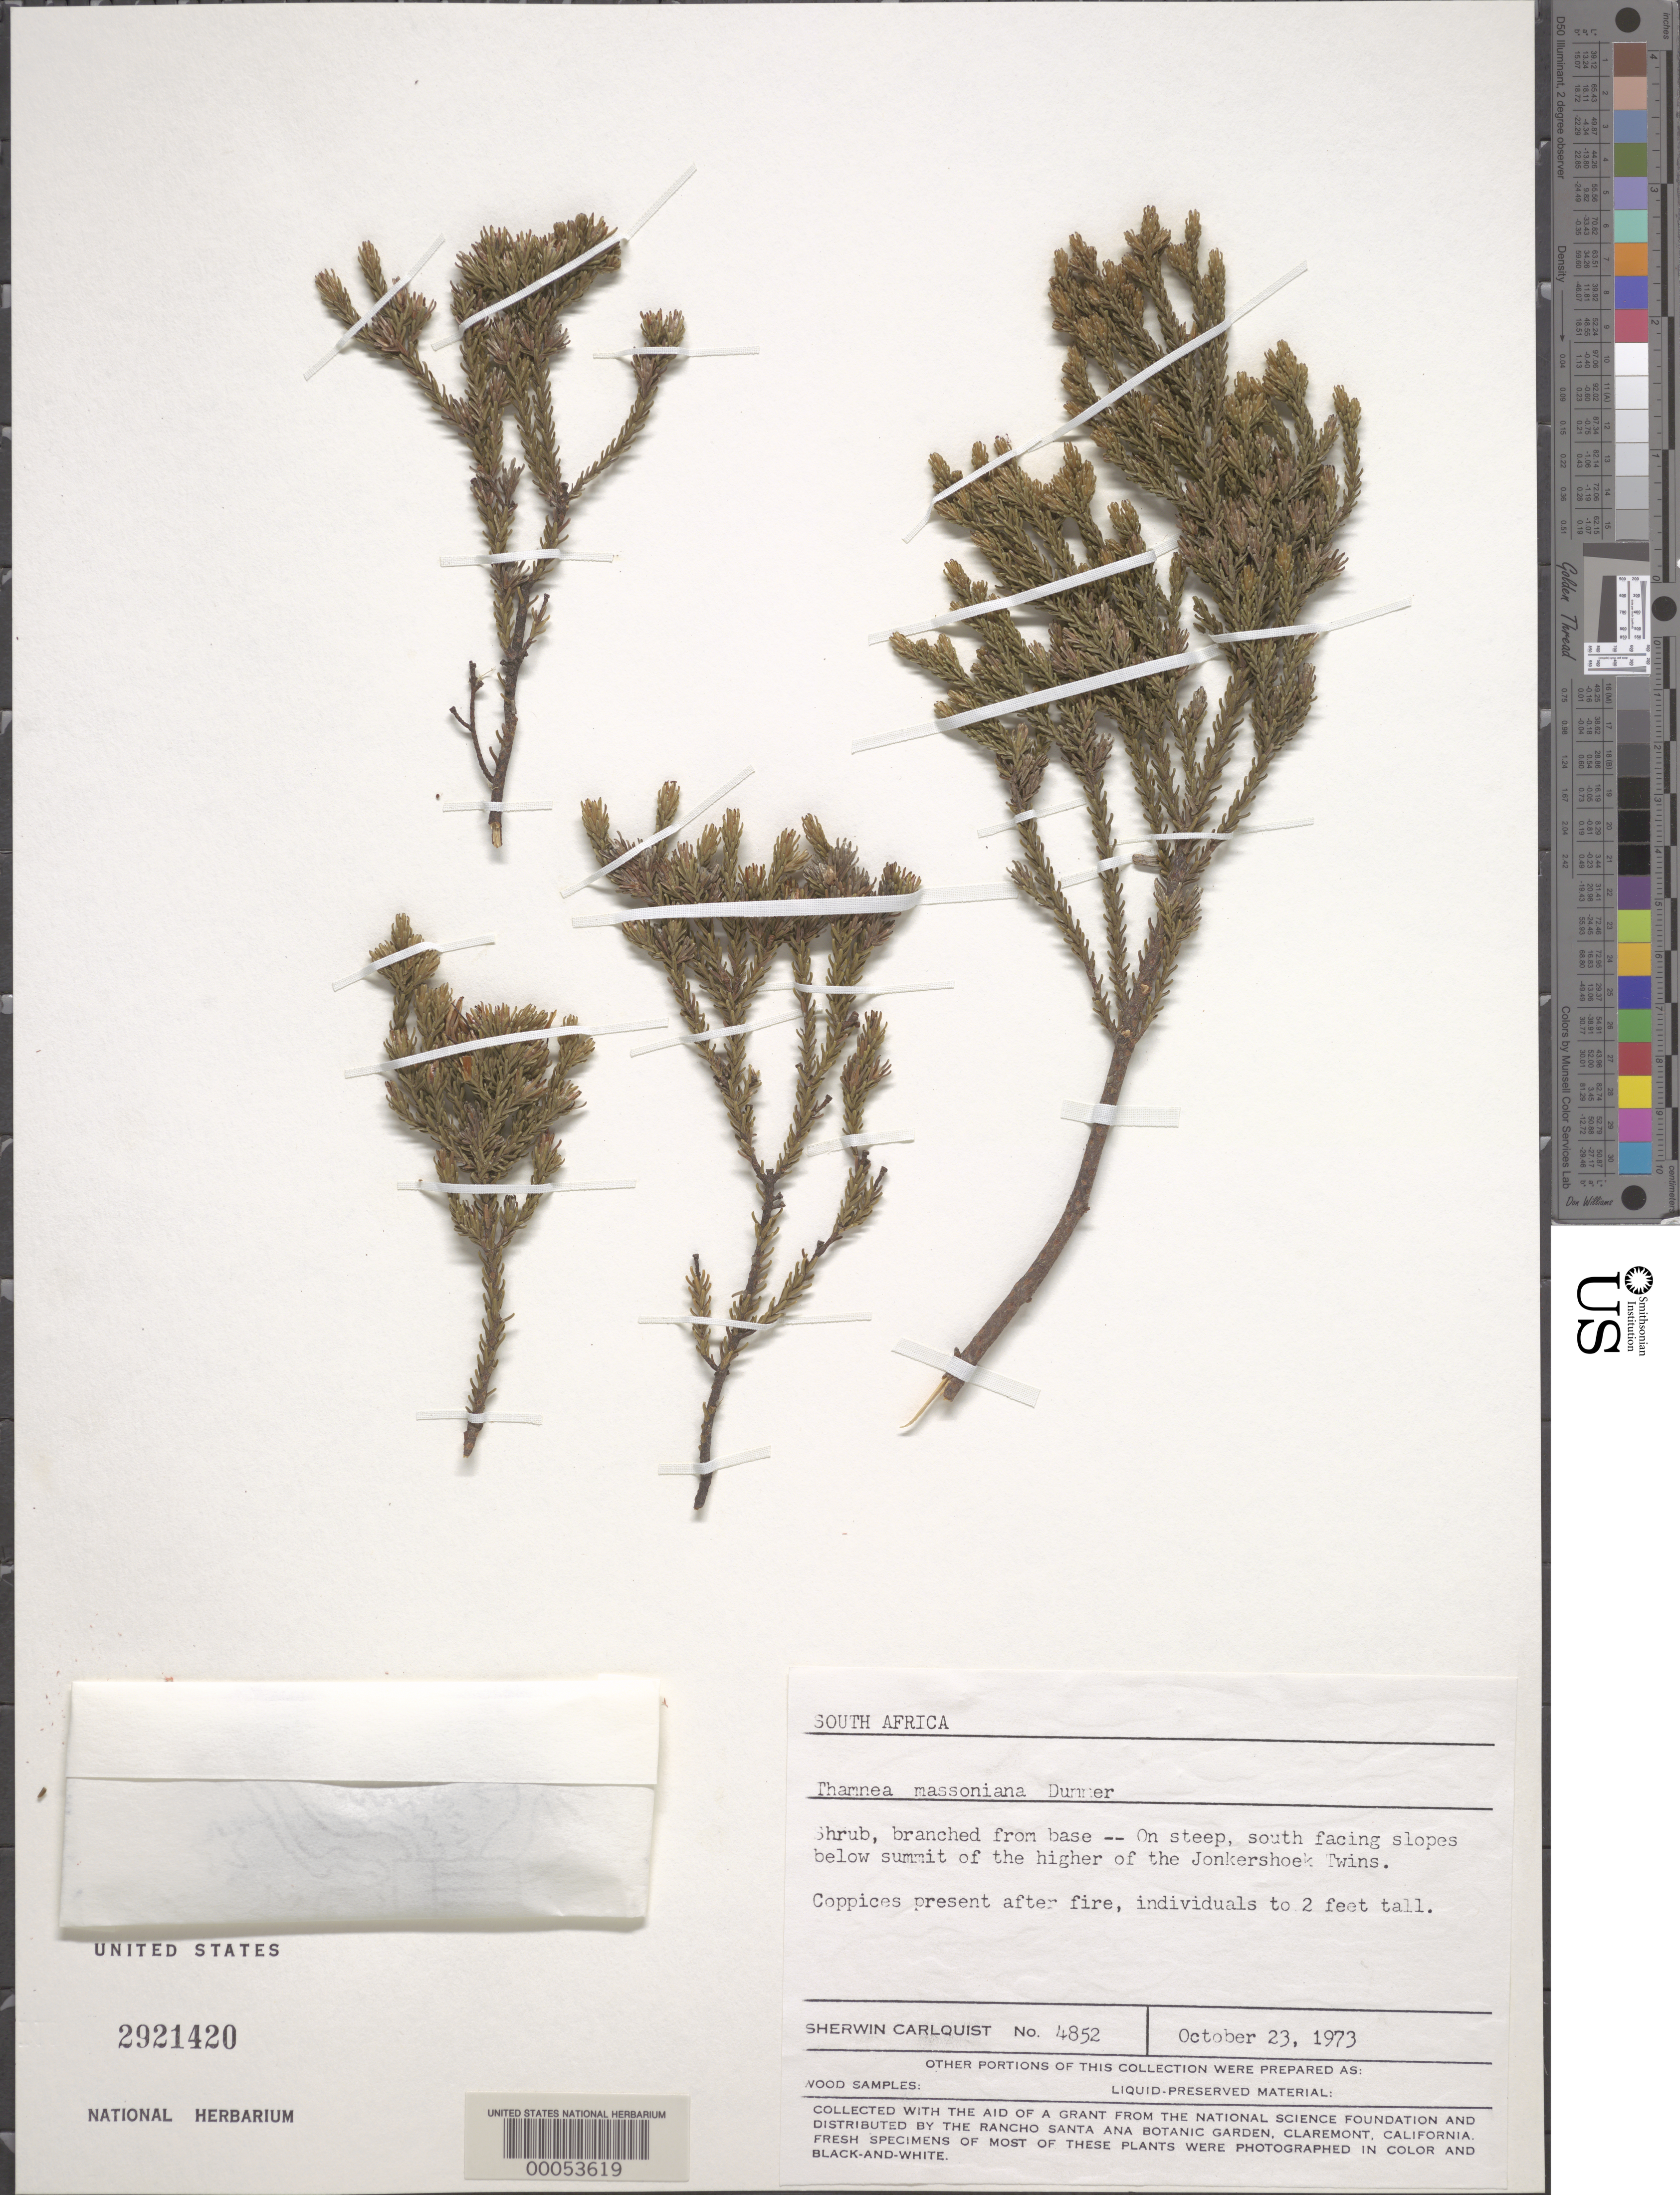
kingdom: Plantae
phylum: Tracheophyta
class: Magnoliopsida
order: Bruniales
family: Bruniaceae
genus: Thamnea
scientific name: Thamnea massoniana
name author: Dümmer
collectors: S. Carlquist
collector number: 4852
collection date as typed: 23 Oct 1973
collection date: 1973-10-23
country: South Africa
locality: Jonkershoek twins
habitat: Steep slopes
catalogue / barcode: US 2921420